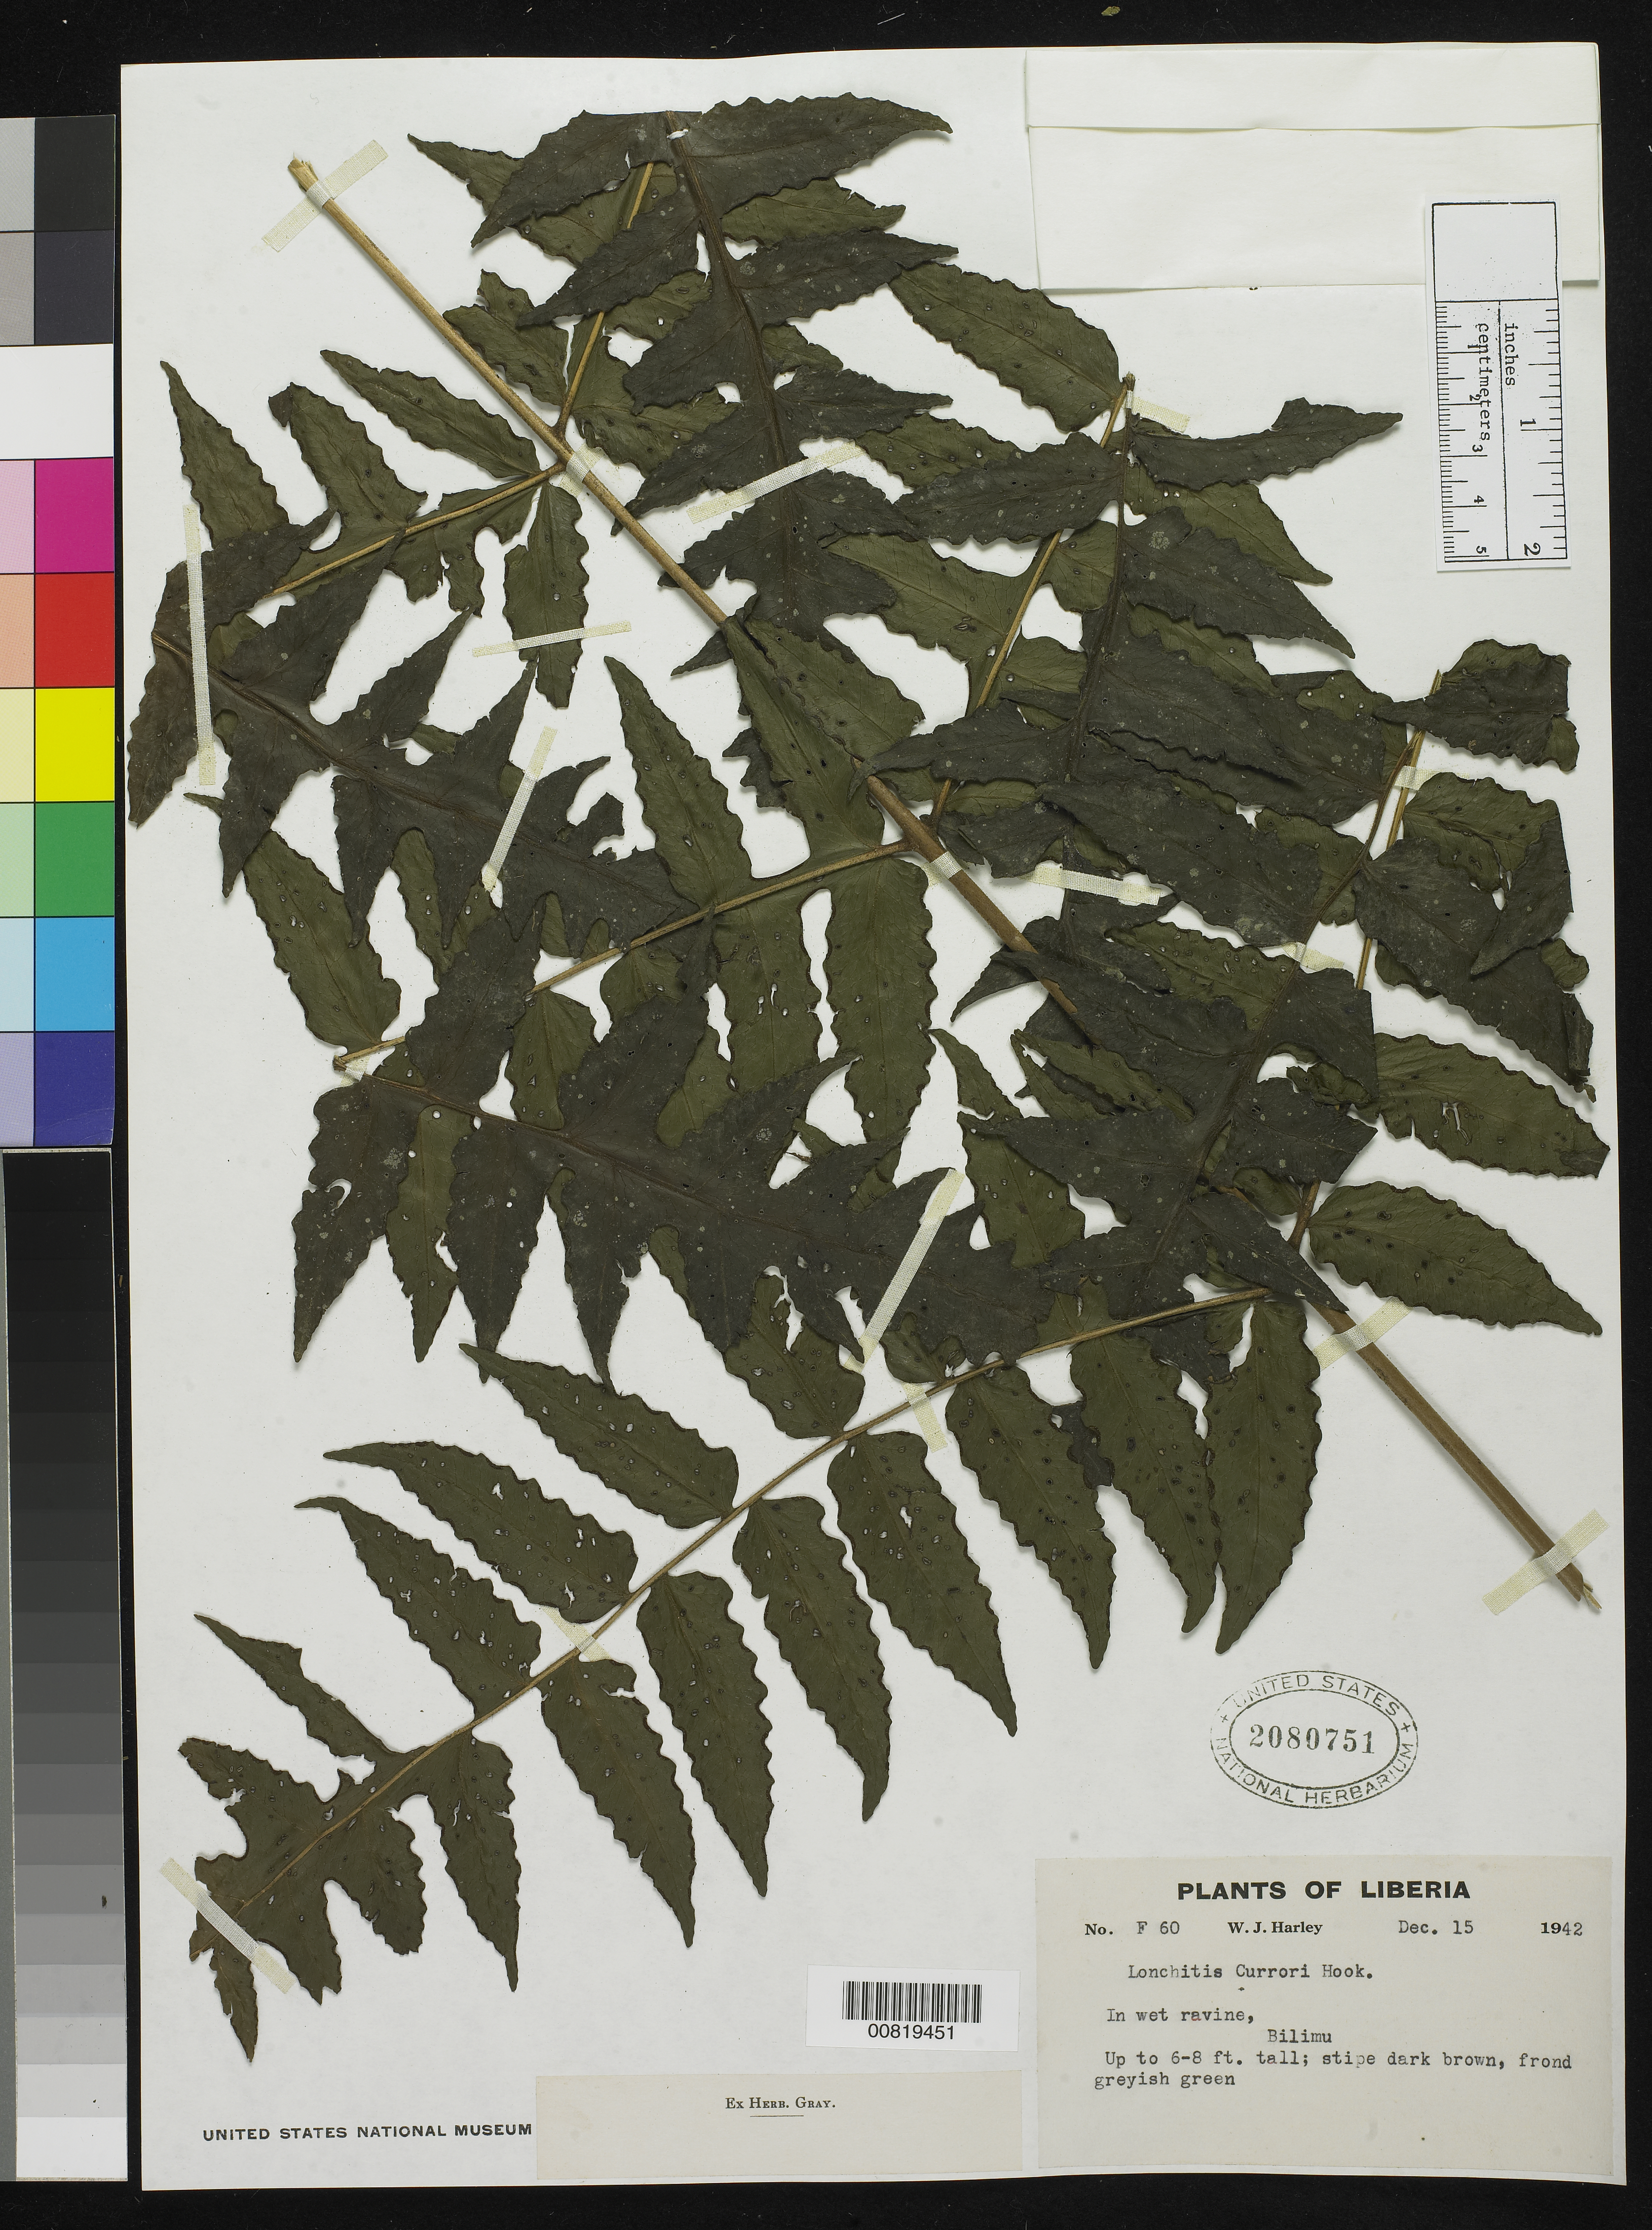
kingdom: Plantae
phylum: Tracheophyta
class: Polypodiopsida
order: Polypodiales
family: Dennstaedtiaceae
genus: Blotiella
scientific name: Blotiella currorii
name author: Hook.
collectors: W. Harley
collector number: F 60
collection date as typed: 15 Dec 1952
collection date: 1952-12-15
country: Liberia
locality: Bilimu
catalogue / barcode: US 2080751